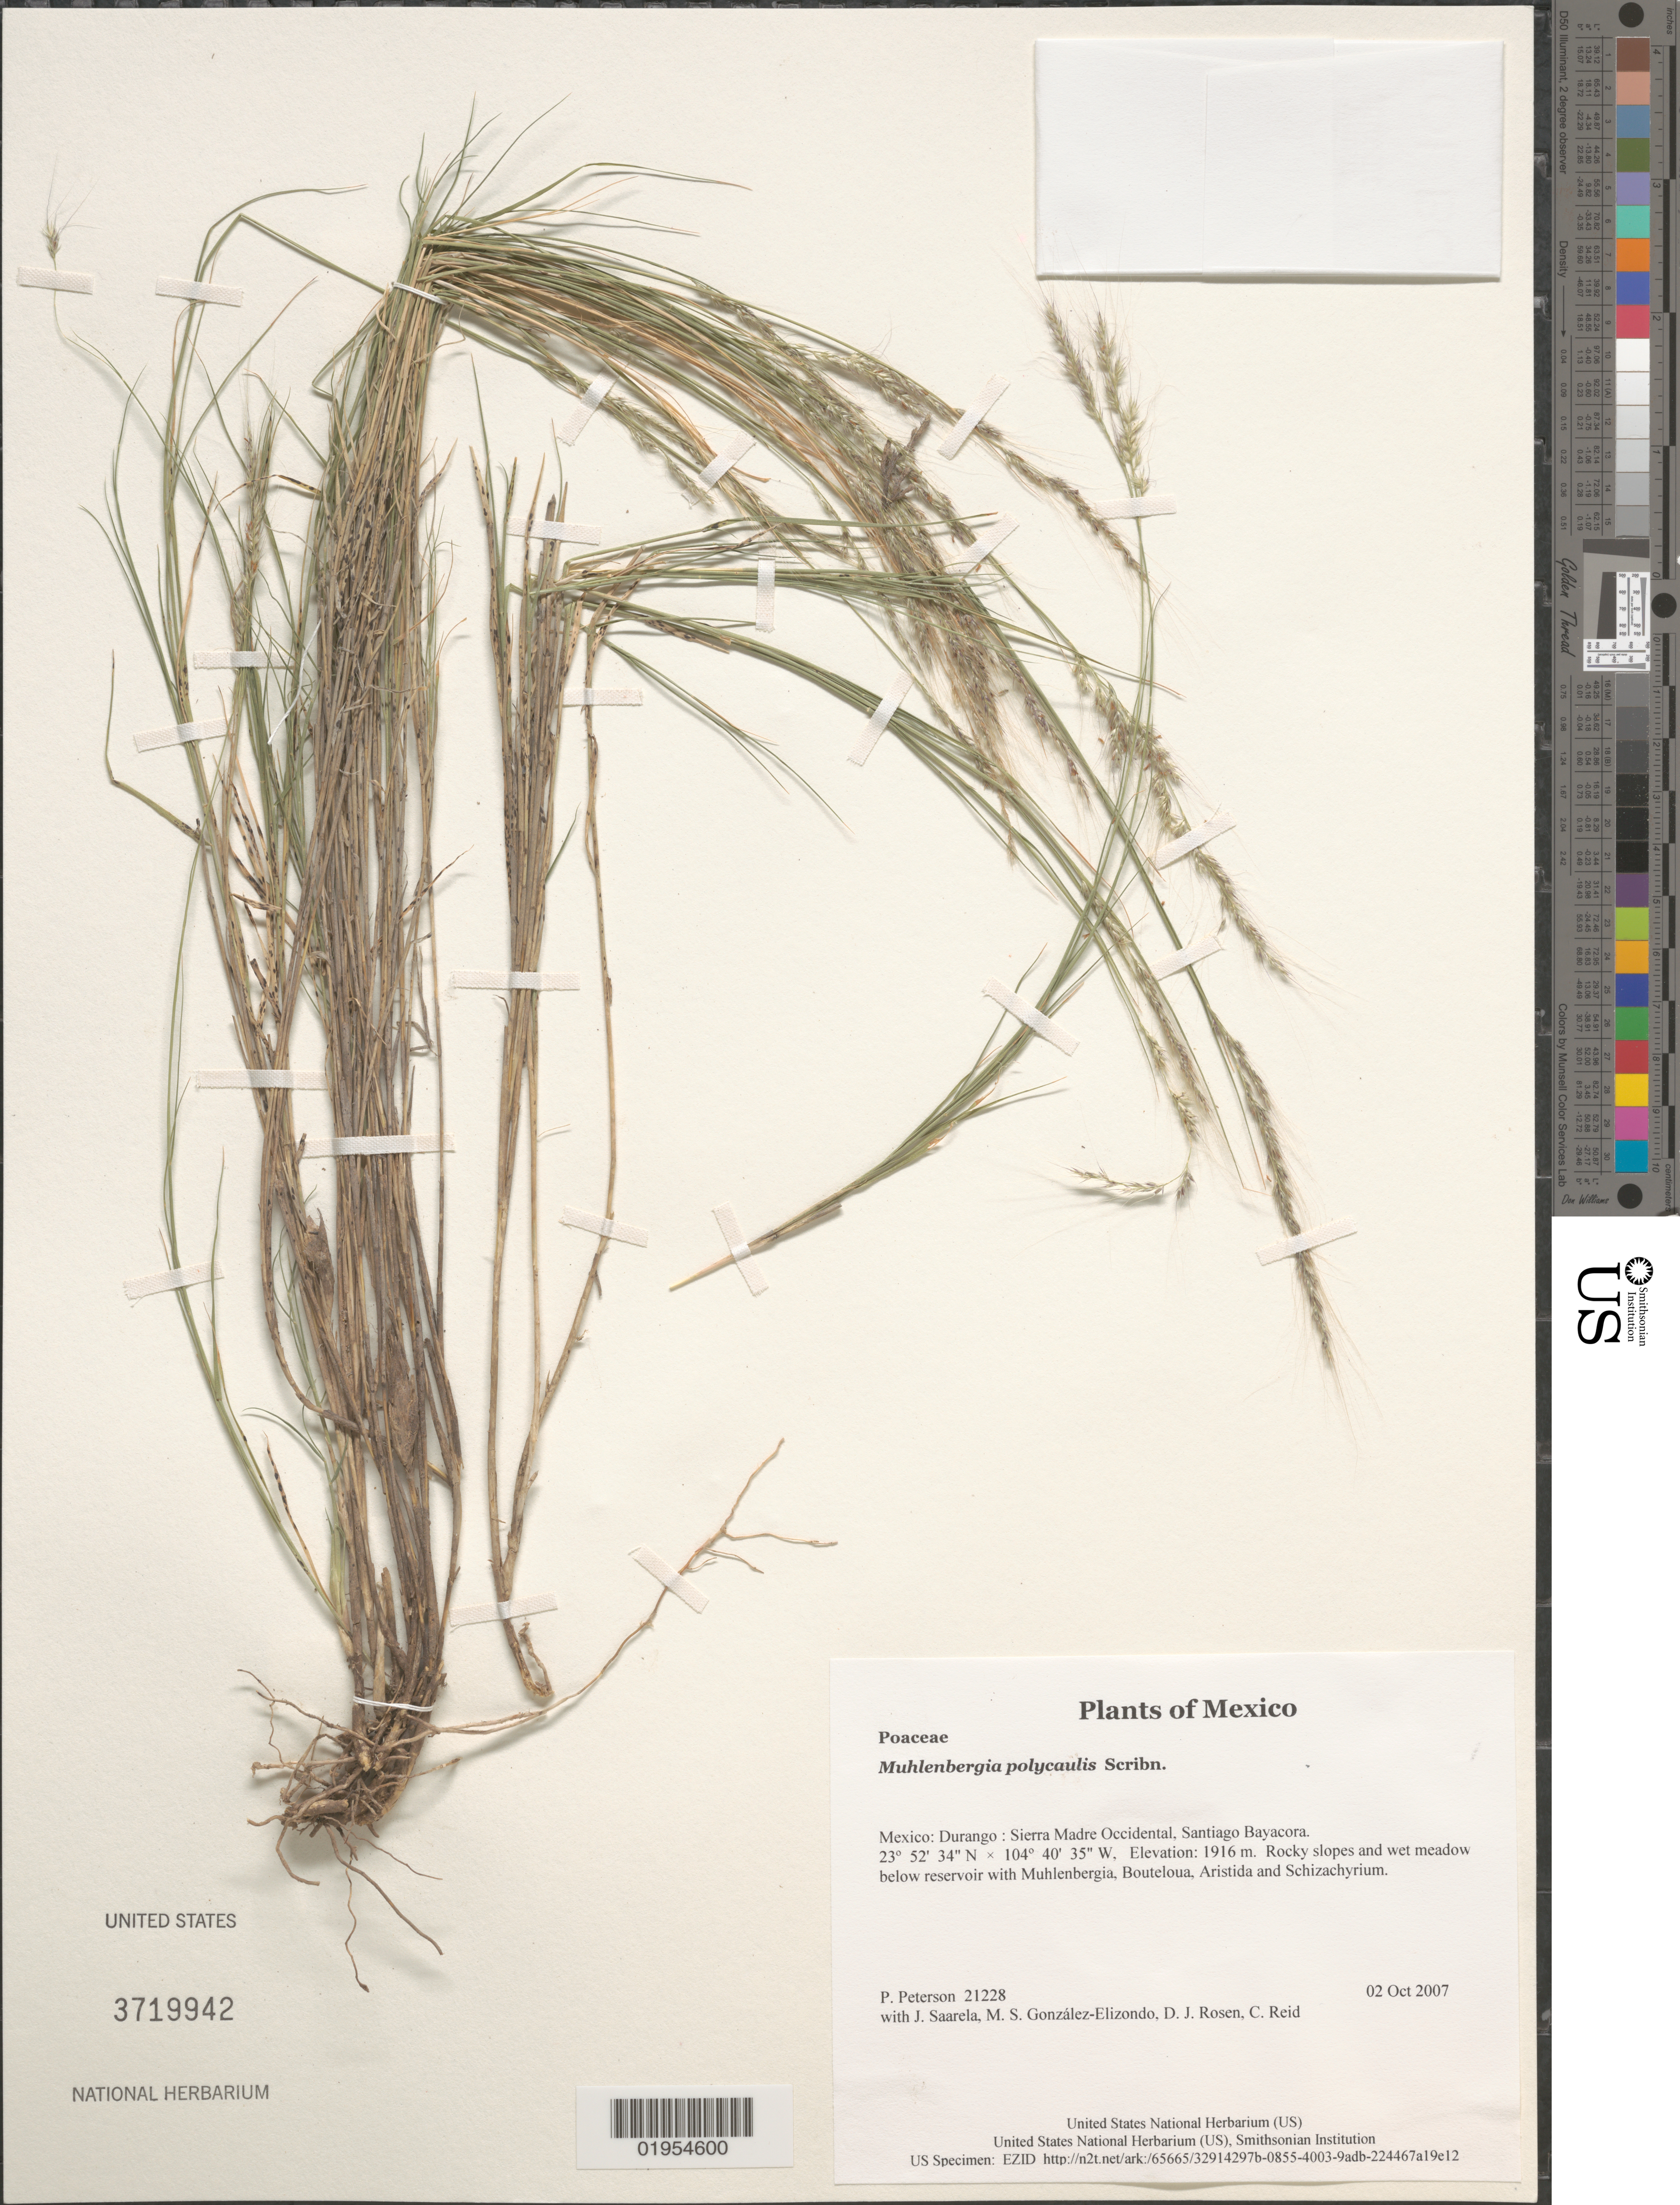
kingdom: Plantae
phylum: Tracheophyta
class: Liliopsida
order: Poales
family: Poaceae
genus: Muhlenbergia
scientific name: Muhlenbergia polycaulis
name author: Scribn.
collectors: P. M. Peterson, J. Saarela, M. S. González-Elizondo, D. J. Rosen & C. Reid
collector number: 21228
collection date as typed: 02 Oct 2007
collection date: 2007-10-02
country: Mexico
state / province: Durango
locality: Sierra Madre Occidental, Santiago Bayacora.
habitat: Rocky slopes and wet meadow below reservoir with Muhlenbergia, Bouteloua, Aristida and Schizachyrium.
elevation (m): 1916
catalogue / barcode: US 3719942